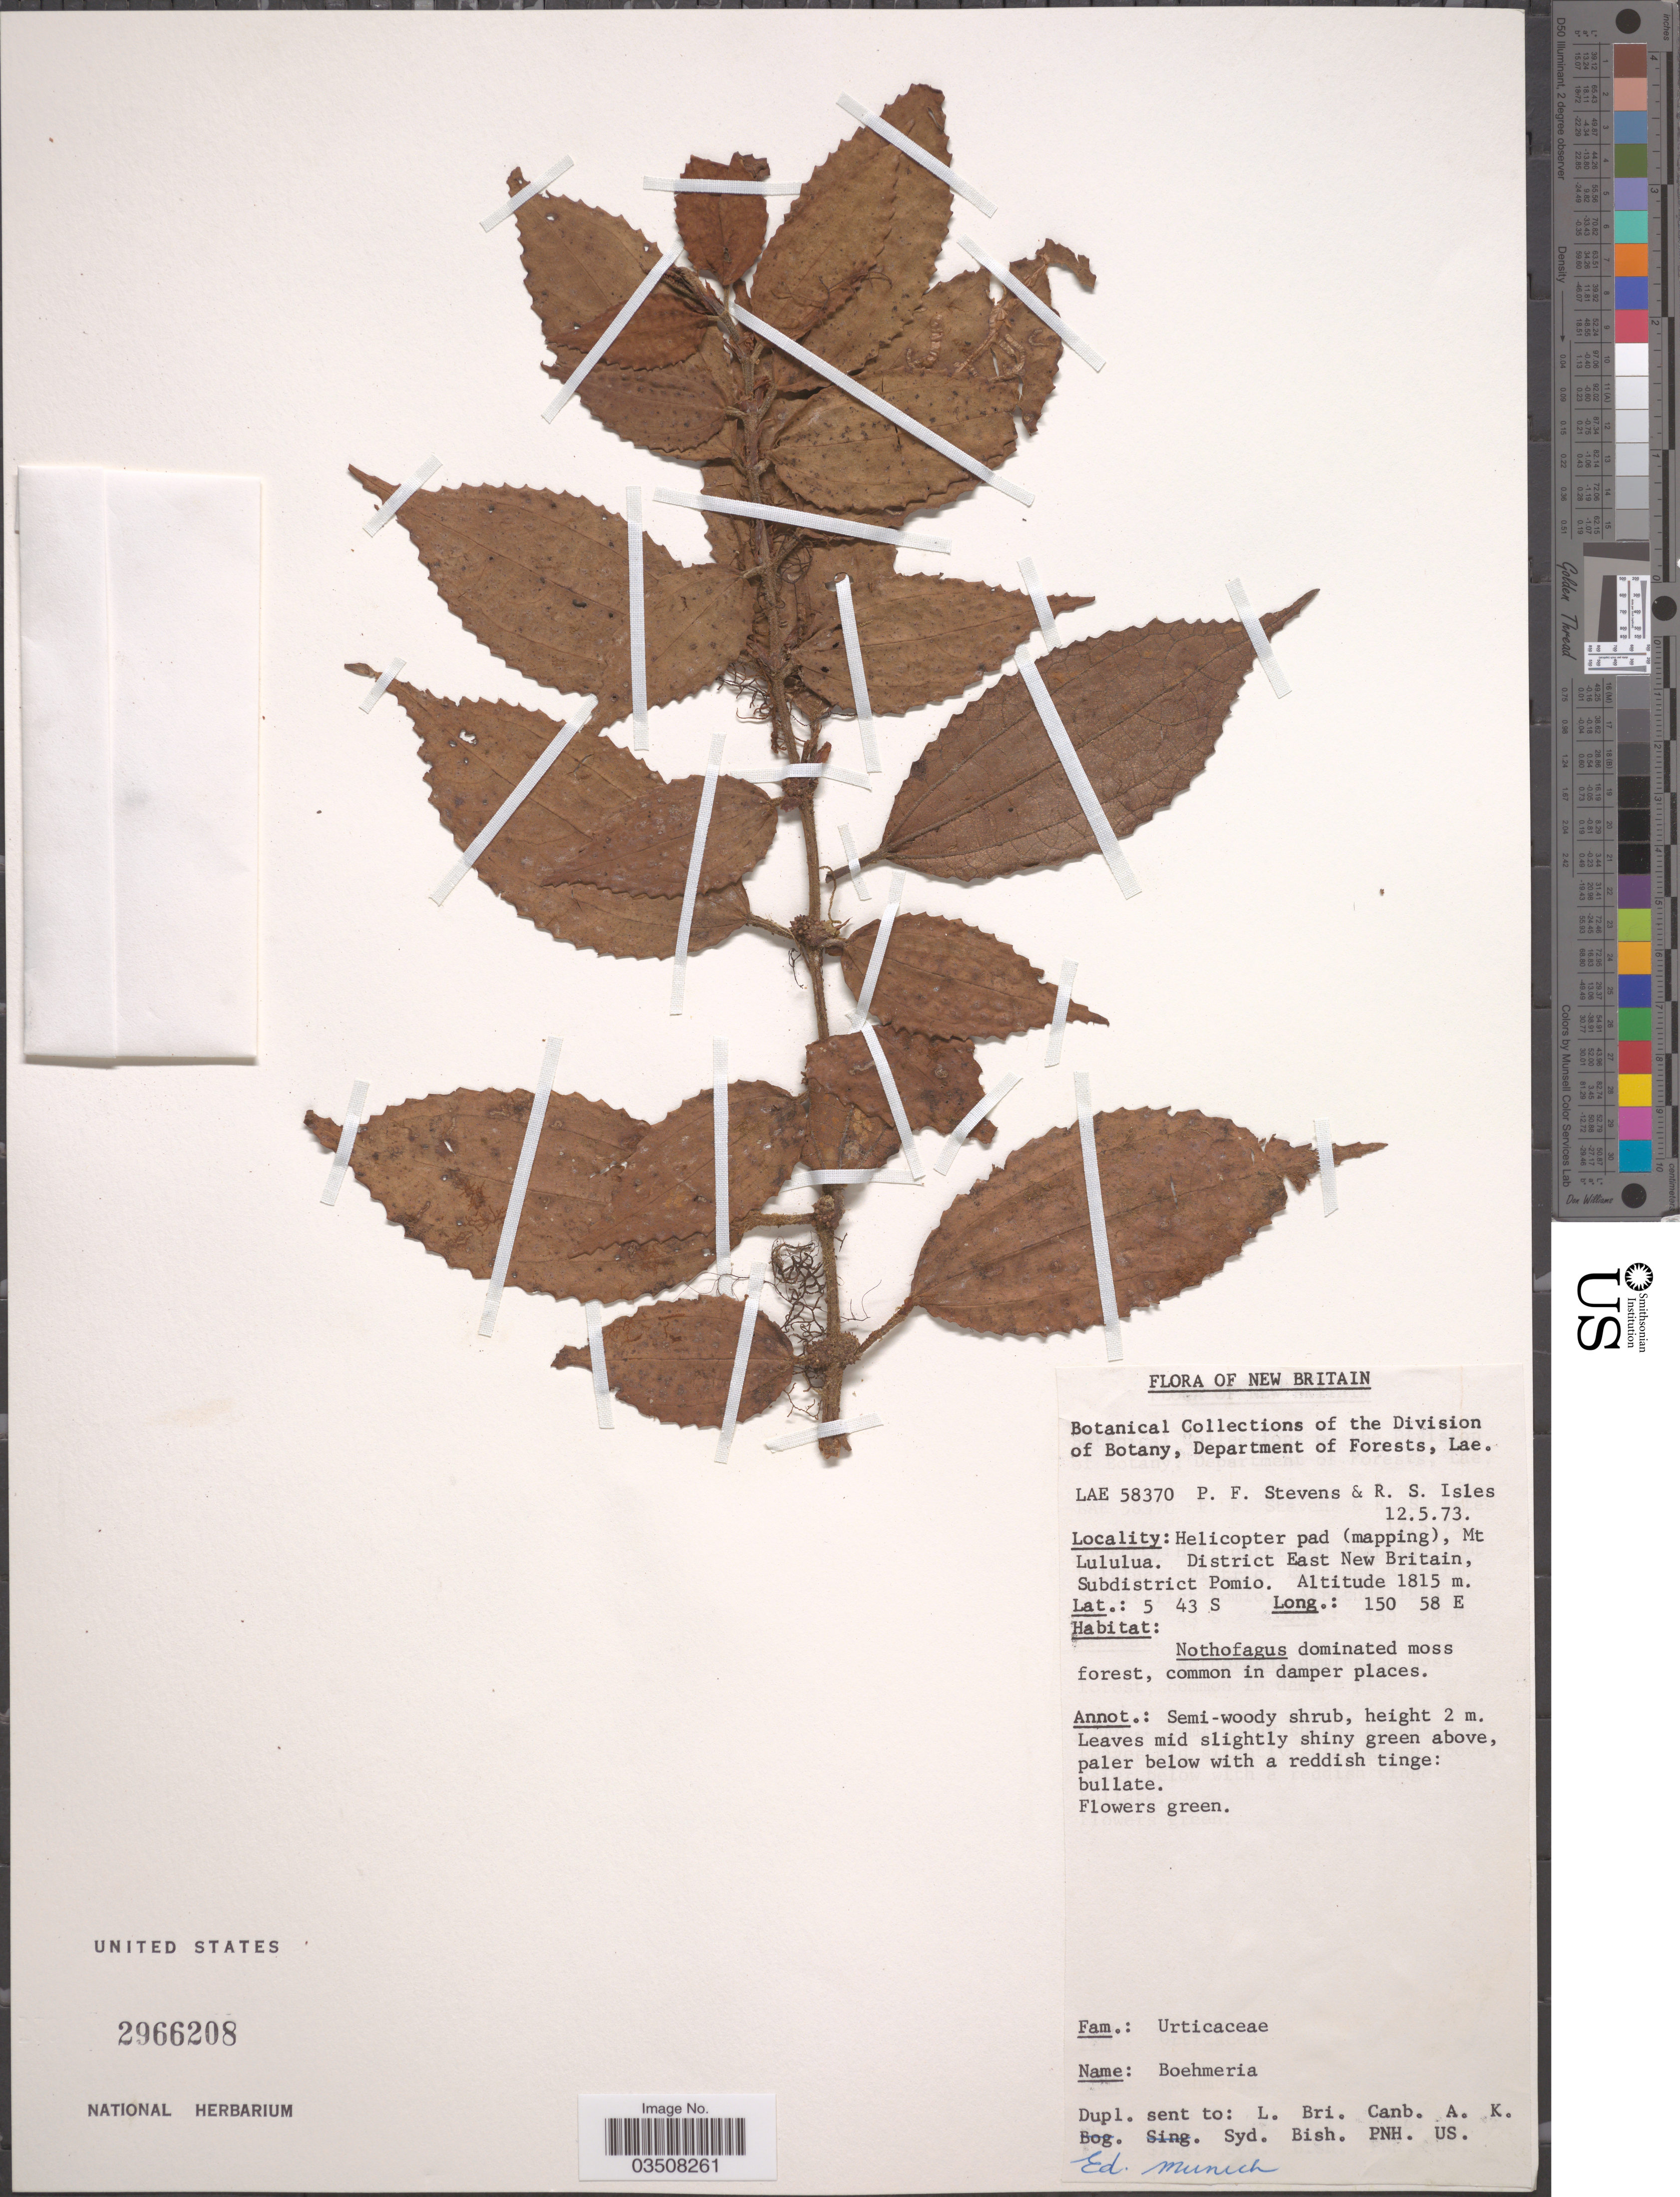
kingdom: Plantae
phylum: Tracheophyta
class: Magnoliopsida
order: Rosales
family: Urticaceae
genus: Boehmeria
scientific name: Boehmeria sp.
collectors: P. F. Stevens & R. Isles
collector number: LAE58370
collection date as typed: Transcribed d/m/y: 12/5/73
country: Papua New Guinea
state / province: East New Britain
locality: New Britain. Helicopter pad (mapping), Mt Lululua. District East New Britain, Subdistrict Pomio.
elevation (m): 1815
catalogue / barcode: US 2966208